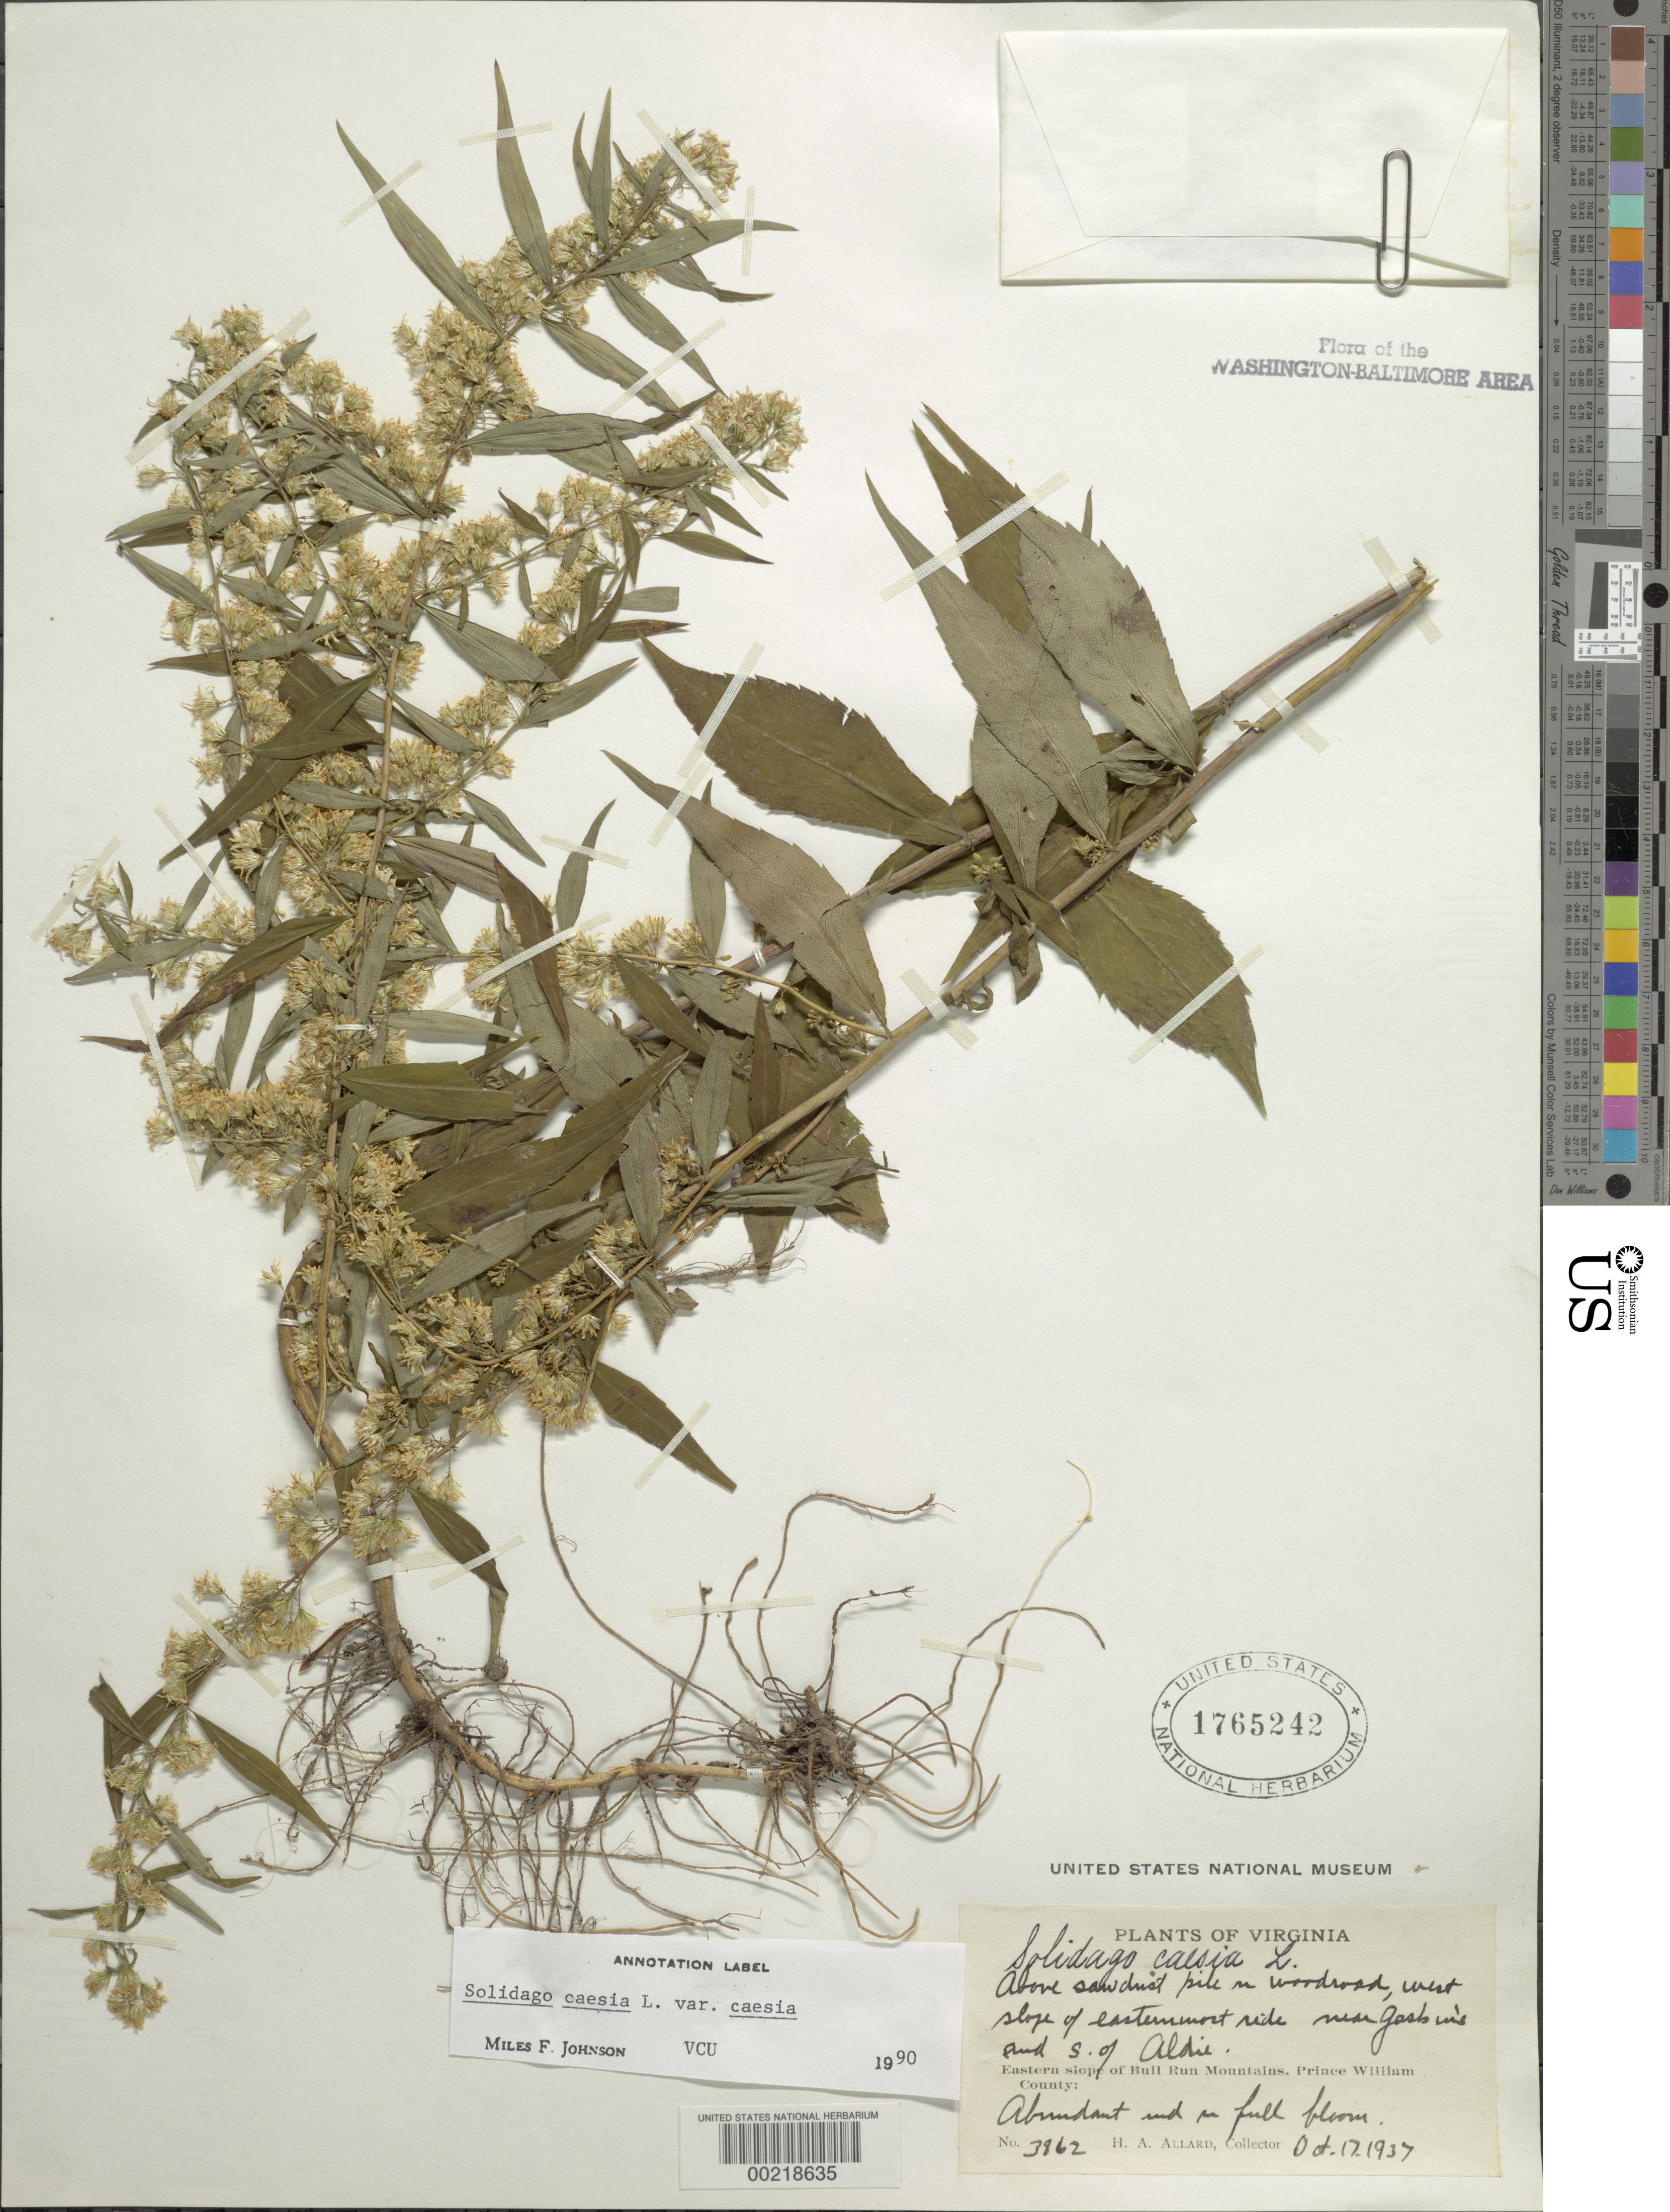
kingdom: Plantae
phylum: Tracheophyta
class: Magnoliopsida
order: Asterales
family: Asteraceae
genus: Solidago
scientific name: Solidago caesia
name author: L.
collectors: H. A. Allard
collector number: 38623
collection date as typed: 17 Oct 1937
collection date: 1937-10-17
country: United States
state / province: Virginia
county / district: Prince William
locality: South of Aldie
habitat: Wood road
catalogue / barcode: US 1765242